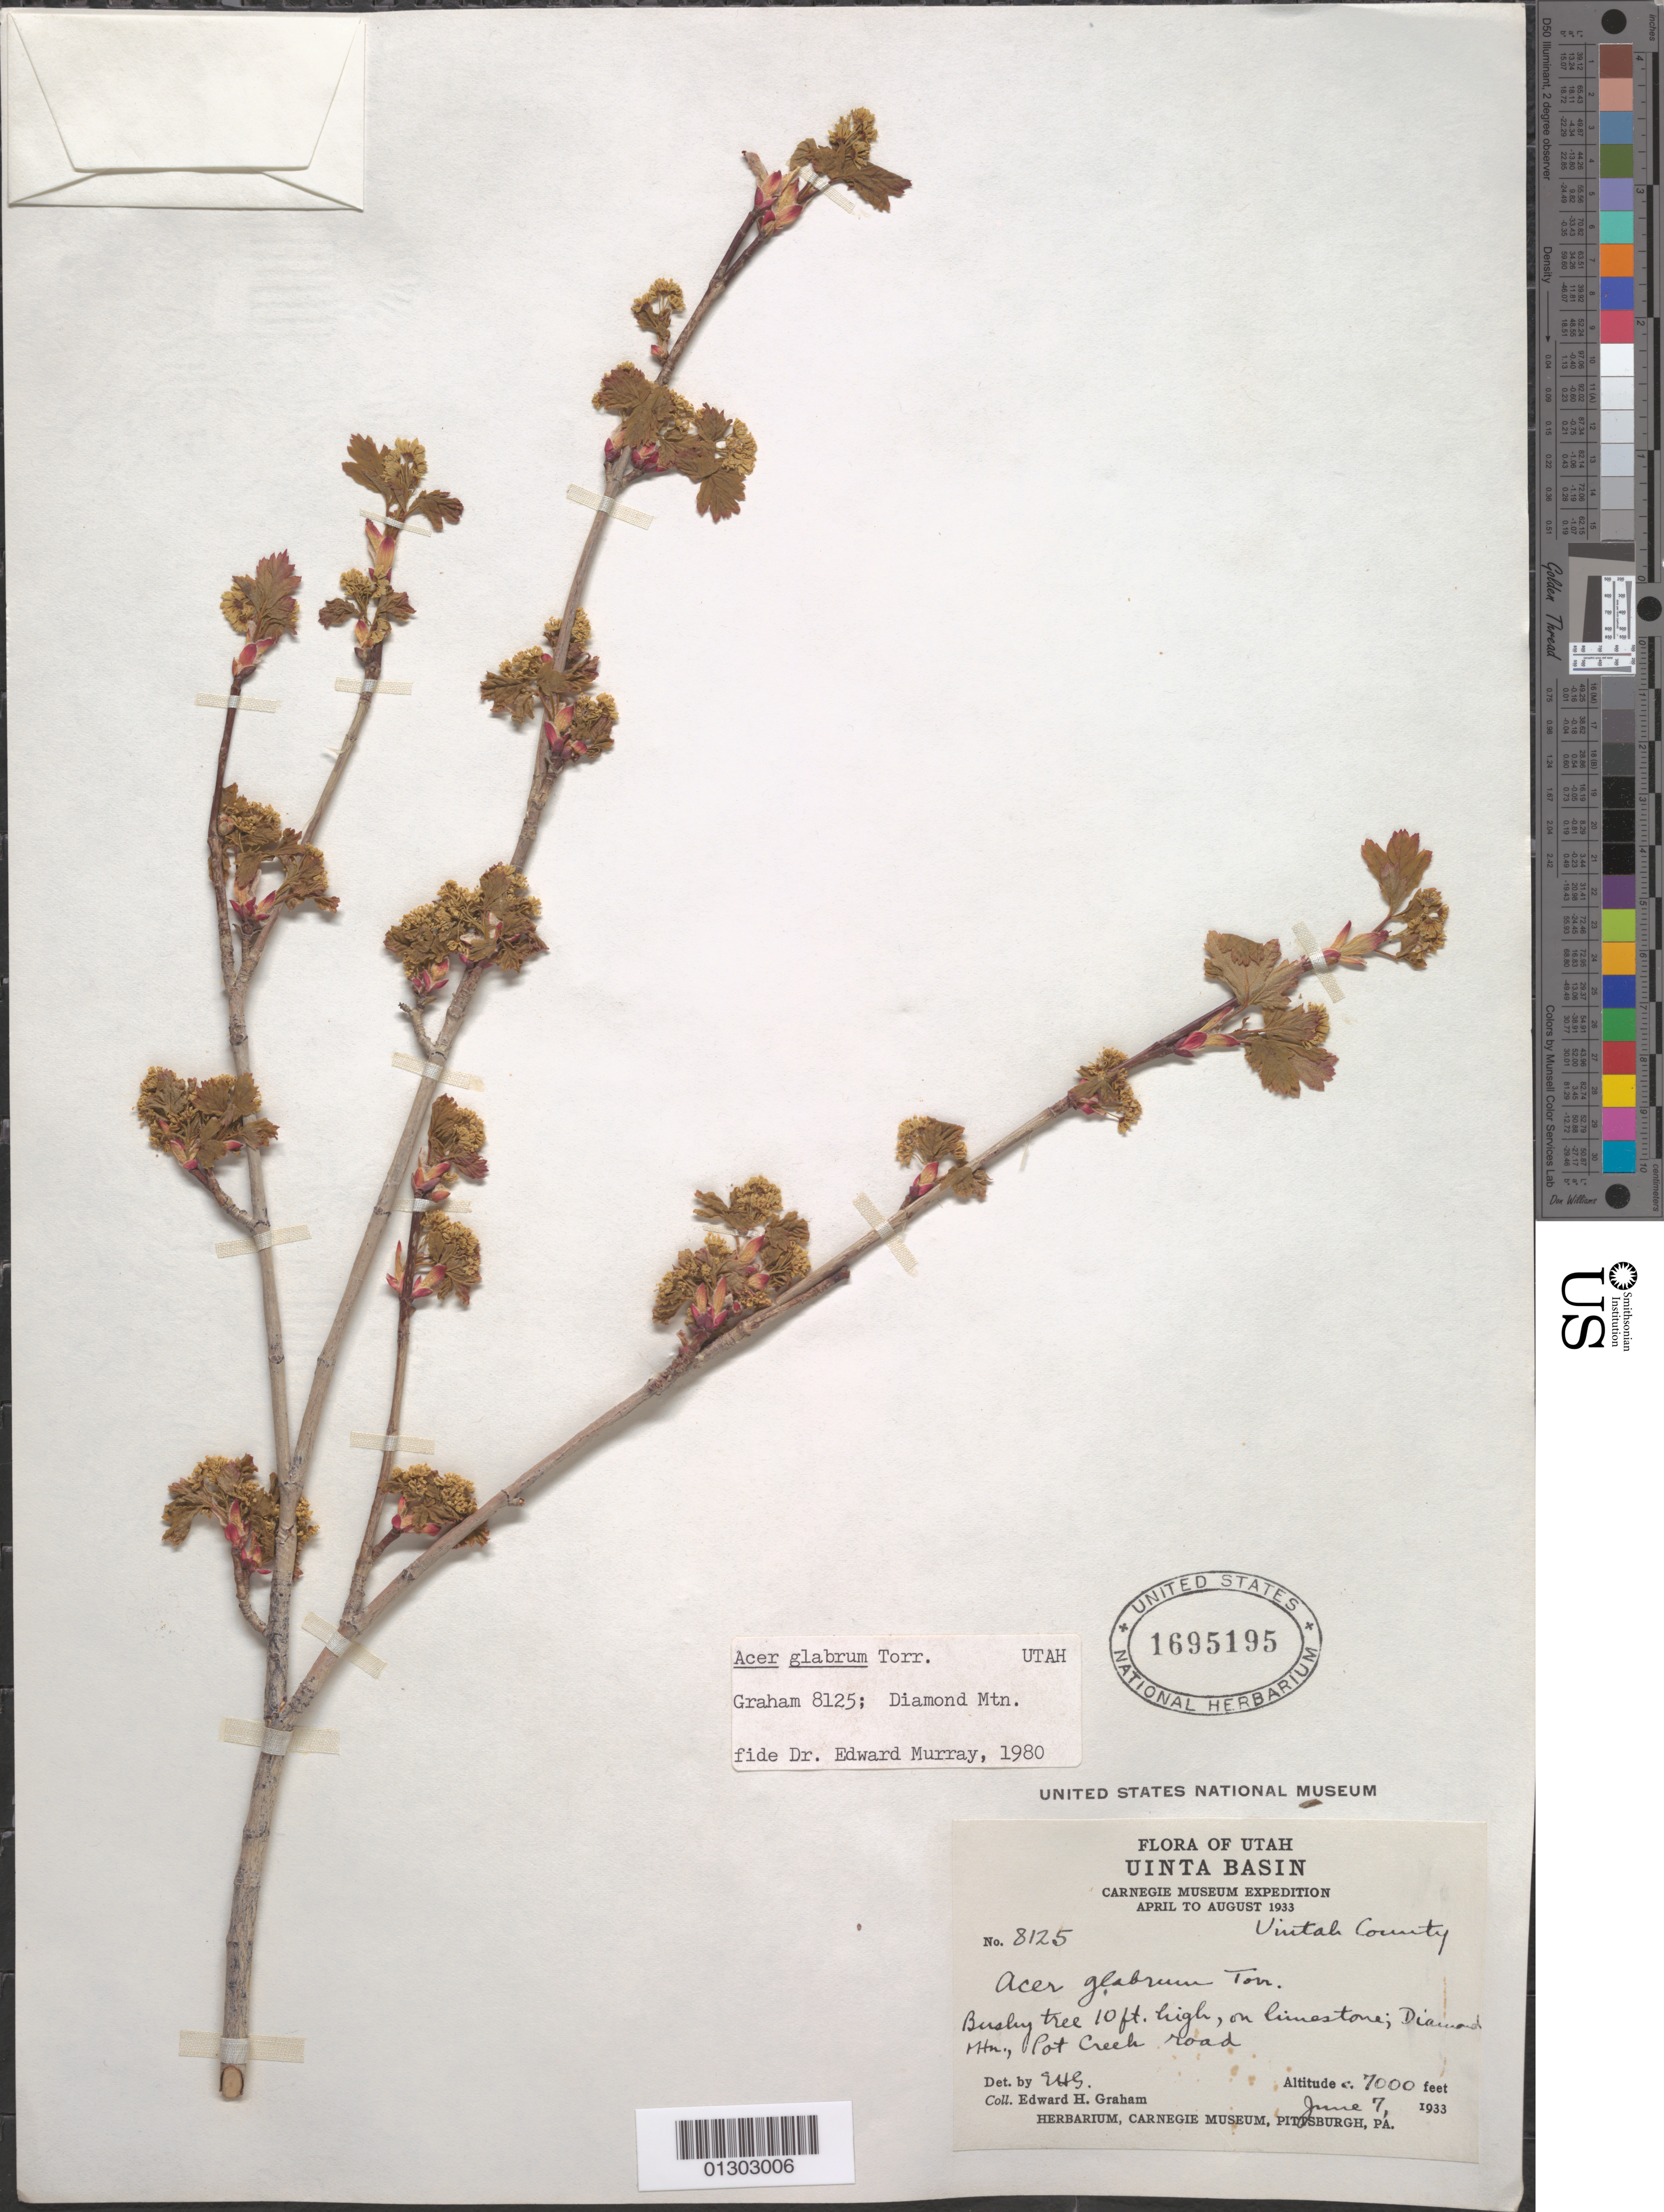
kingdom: Plantae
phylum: Tracheophyta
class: Magnoliopsida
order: Sapindales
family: Sapindaceae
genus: Acer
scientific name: Acer glabrum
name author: Torr.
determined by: Murray, Edward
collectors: E. H. Graham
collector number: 8125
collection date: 1933-06-07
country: United States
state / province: Utah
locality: Diamond Mountain, Pot Creek road.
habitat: On limestone.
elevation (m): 2134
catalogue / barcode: US 1695195